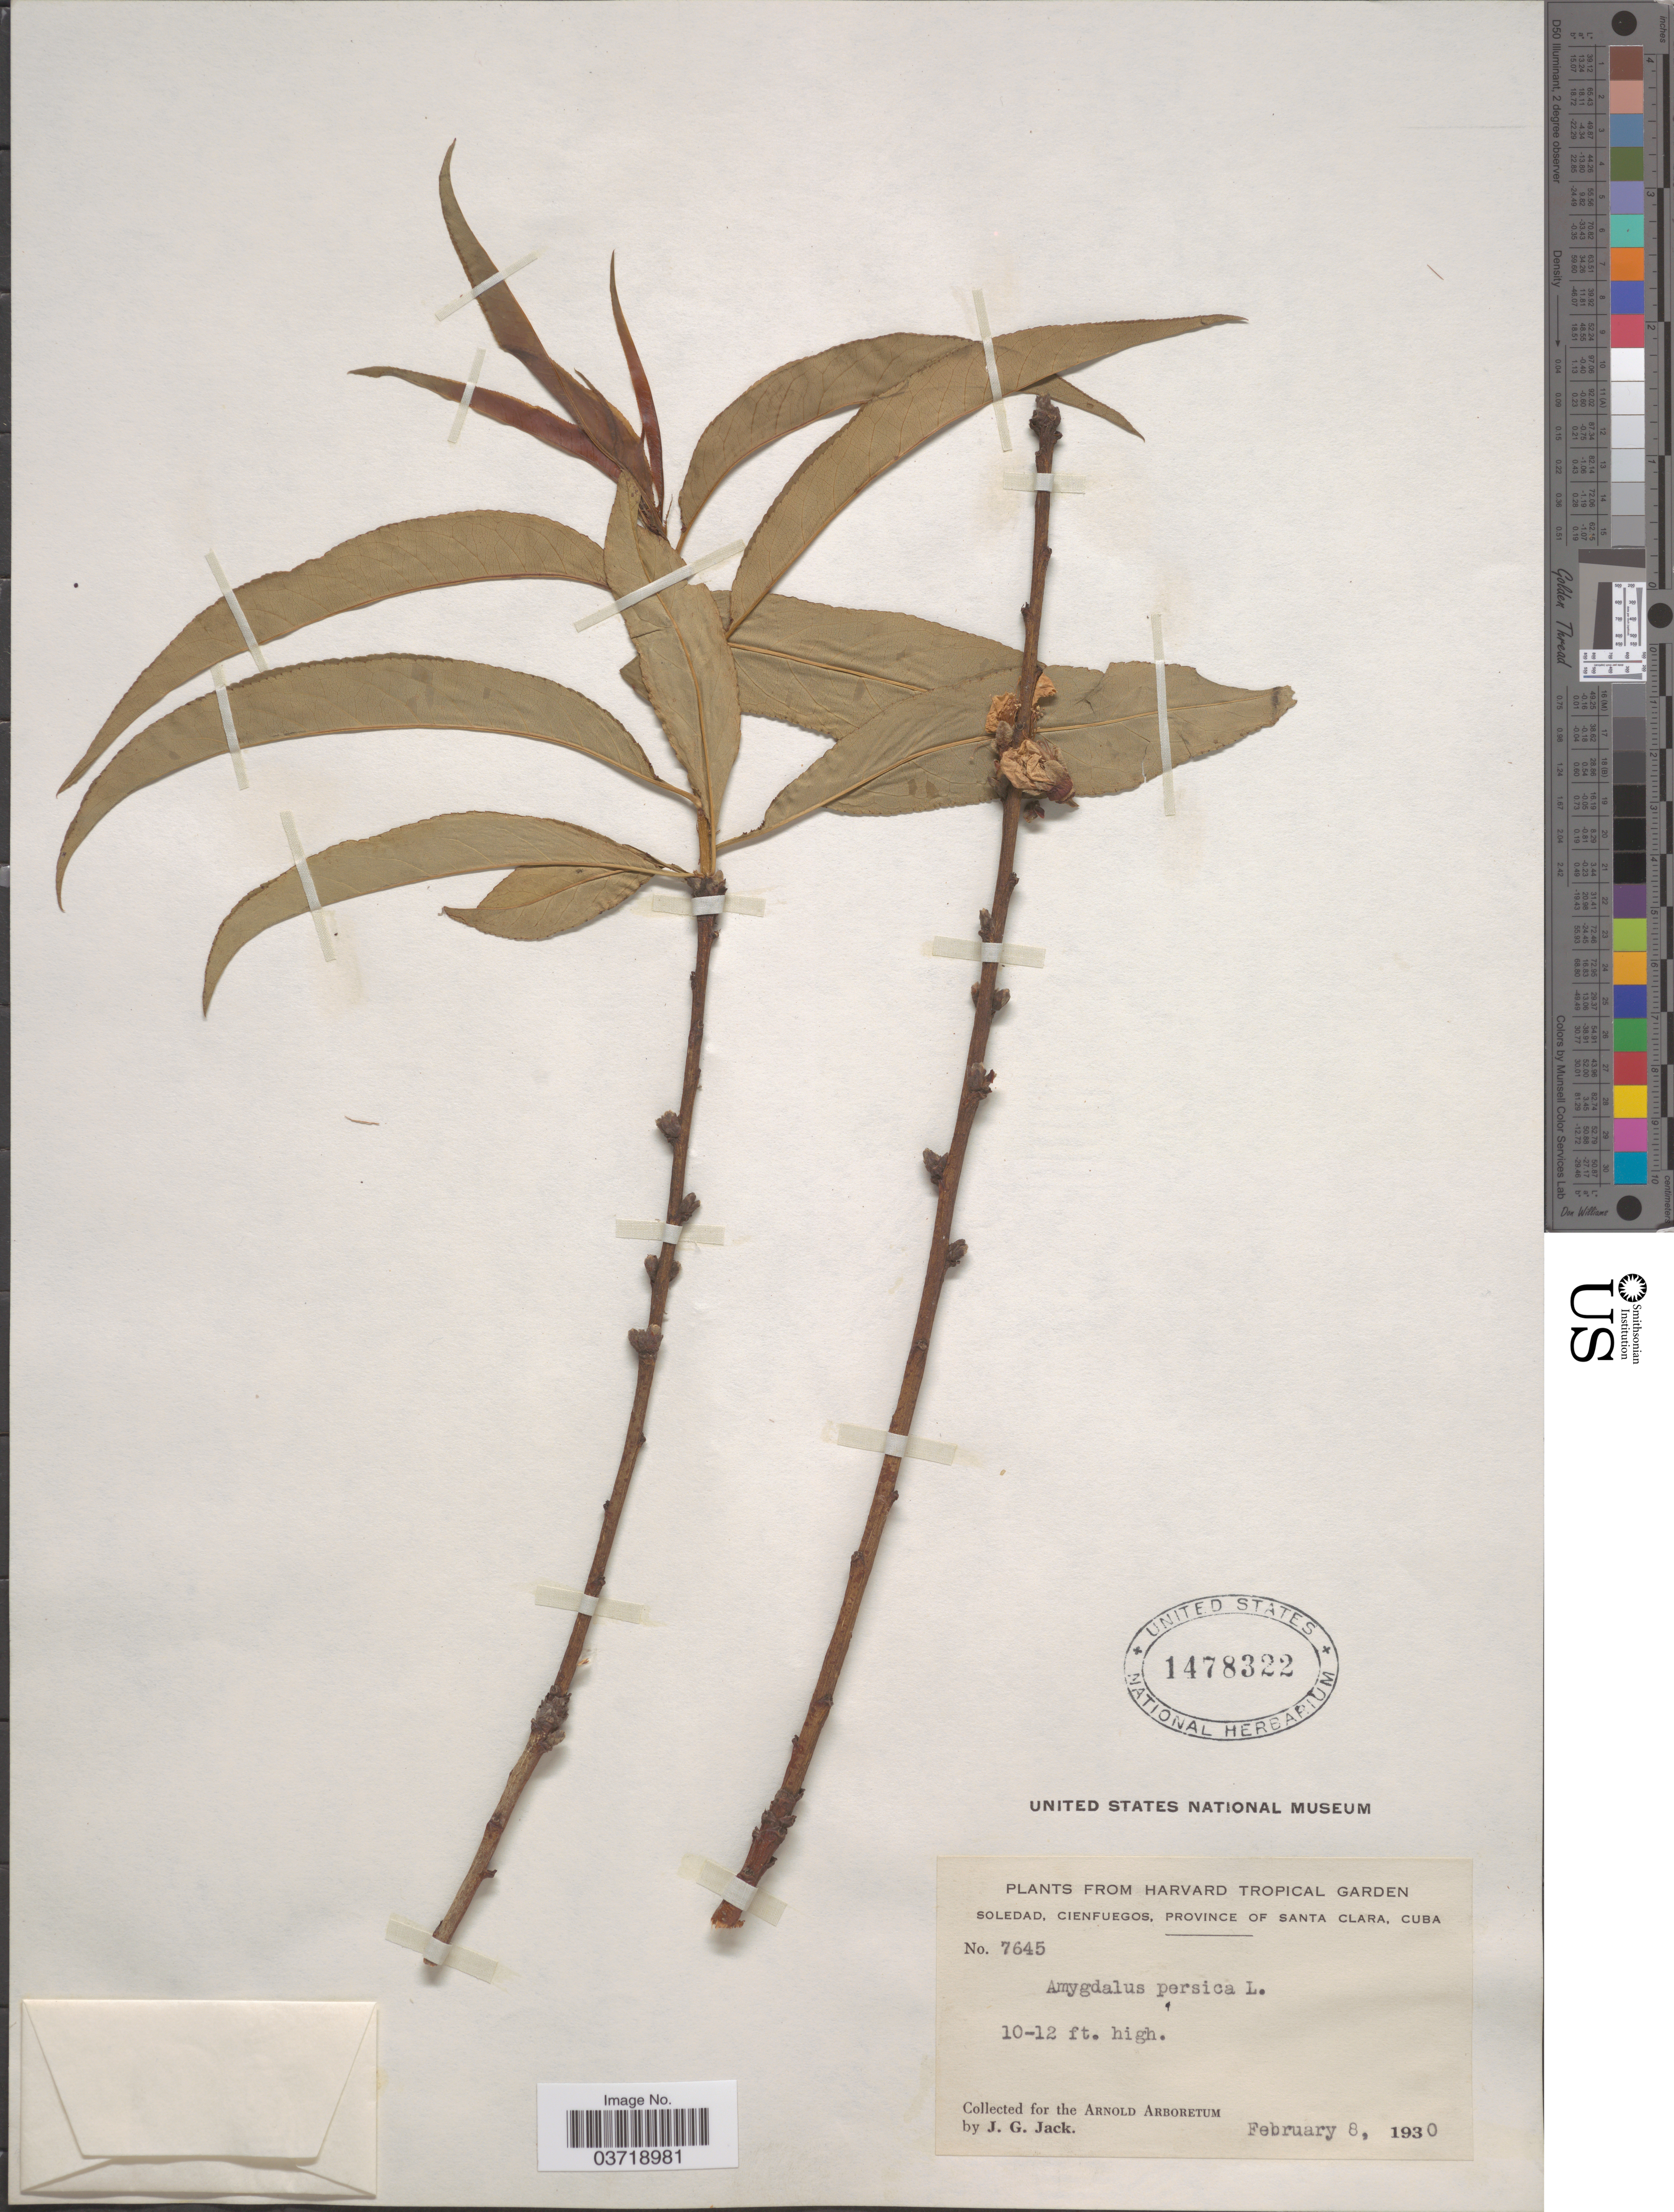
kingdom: Plantae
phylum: Tracheophyta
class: Magnoliopsida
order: Rosales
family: Rosaceae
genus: Prunus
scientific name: Prunus persica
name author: (L.) Batsch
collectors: J. G. Jack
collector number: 7645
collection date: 1930-02-08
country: Cuba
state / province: Las Villas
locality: Soledad, Cienfuegos, Province of Santa Clara.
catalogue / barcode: US 1478322